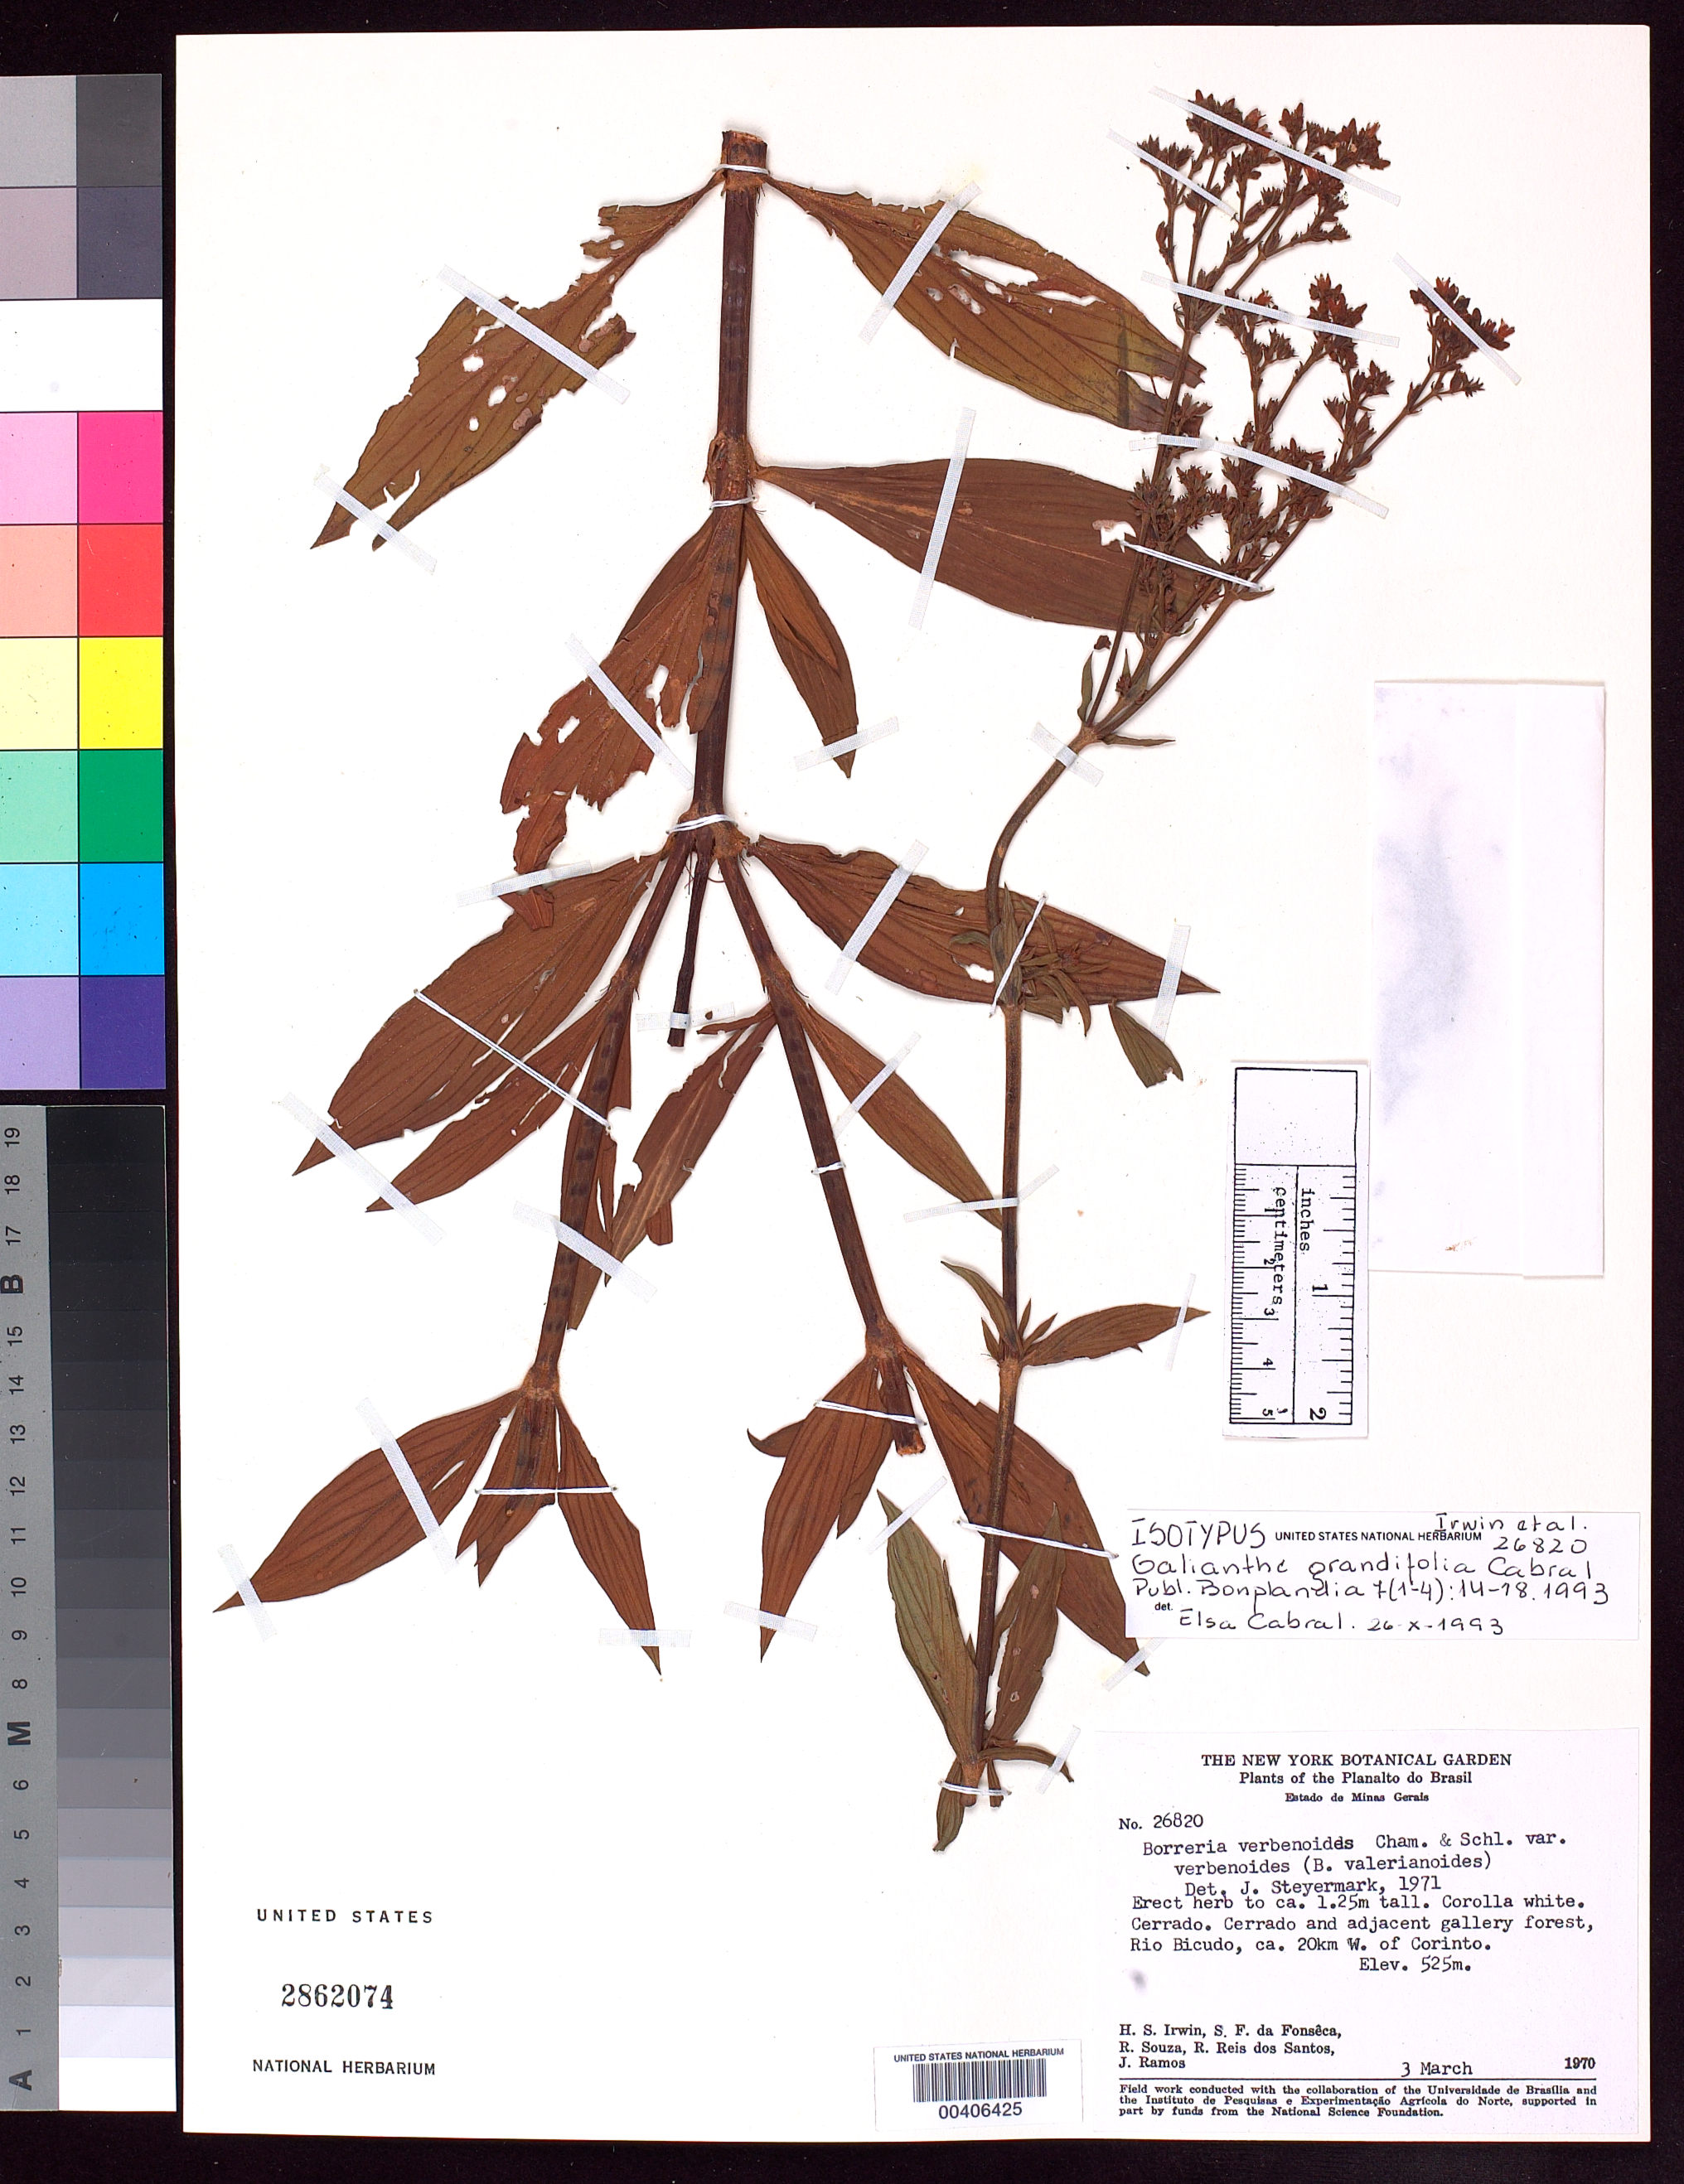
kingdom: Plantae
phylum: Tracheophyta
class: Magnoliopsida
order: Gentianales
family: Rubiaceae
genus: Galianthe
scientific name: Galianthe grandifolia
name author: E.L. Cabral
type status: Isotype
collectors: H. Irwin, S. F. Fonsêca, R. Souza, R. G. P. Santos & J. F. Ramos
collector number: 26820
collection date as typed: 03 Mar 1970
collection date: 1970-03-03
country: Brazil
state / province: Minas Gerais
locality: Rio Bicudo, ca. 20 km W of Corinto, Cerrado.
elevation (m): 525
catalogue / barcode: US 2862074